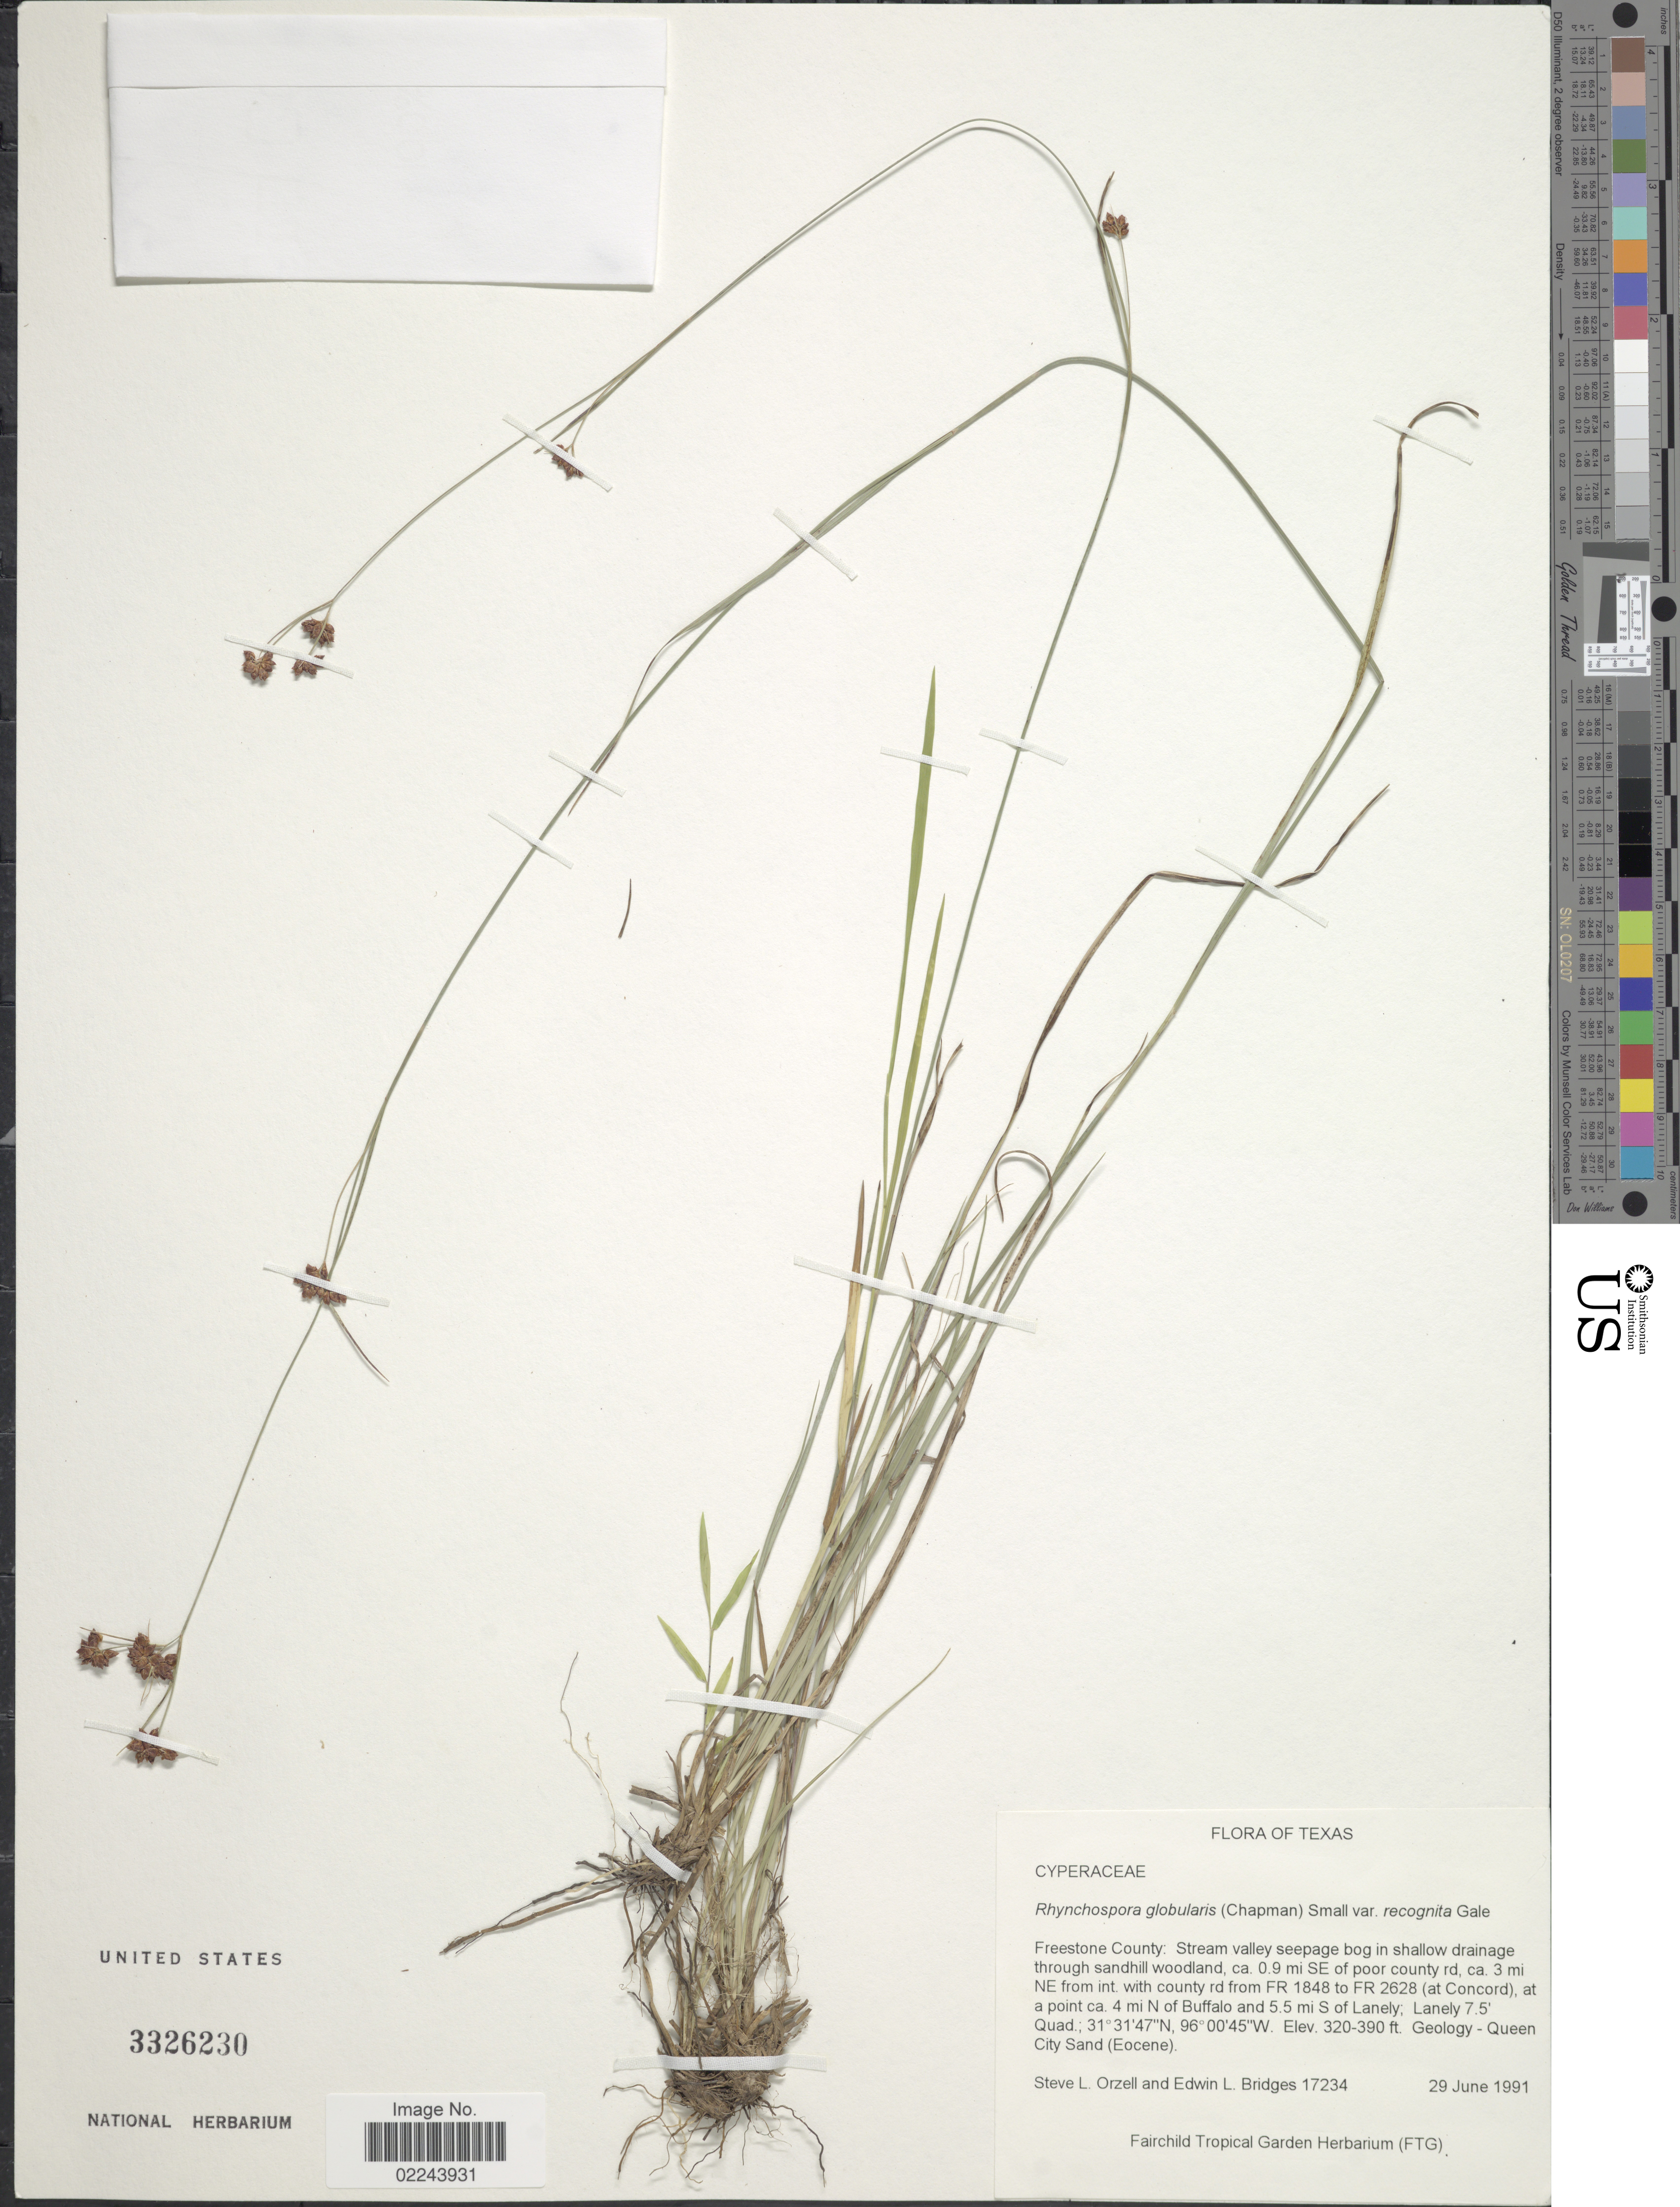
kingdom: Plantae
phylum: Tracheophyta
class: Liliopsida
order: Poales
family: Cyperaceae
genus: Rhynchospora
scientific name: Rhynchospora recognita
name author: (Gale) Kral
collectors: S. Orzell & E. Bridges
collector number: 17234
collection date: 1991-06-29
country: United States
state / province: Texas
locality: Freestone County, ca 0.9 mi Se of poort country rd, ca 3 mi NE from int. with country rd from FR 1848 to FR 2628 (at Concord), at a point ca 4 mi N of Buffalo and 5.5 mi S of Lanely, Lanely 7.5' Quad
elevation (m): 98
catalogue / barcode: US 3326230